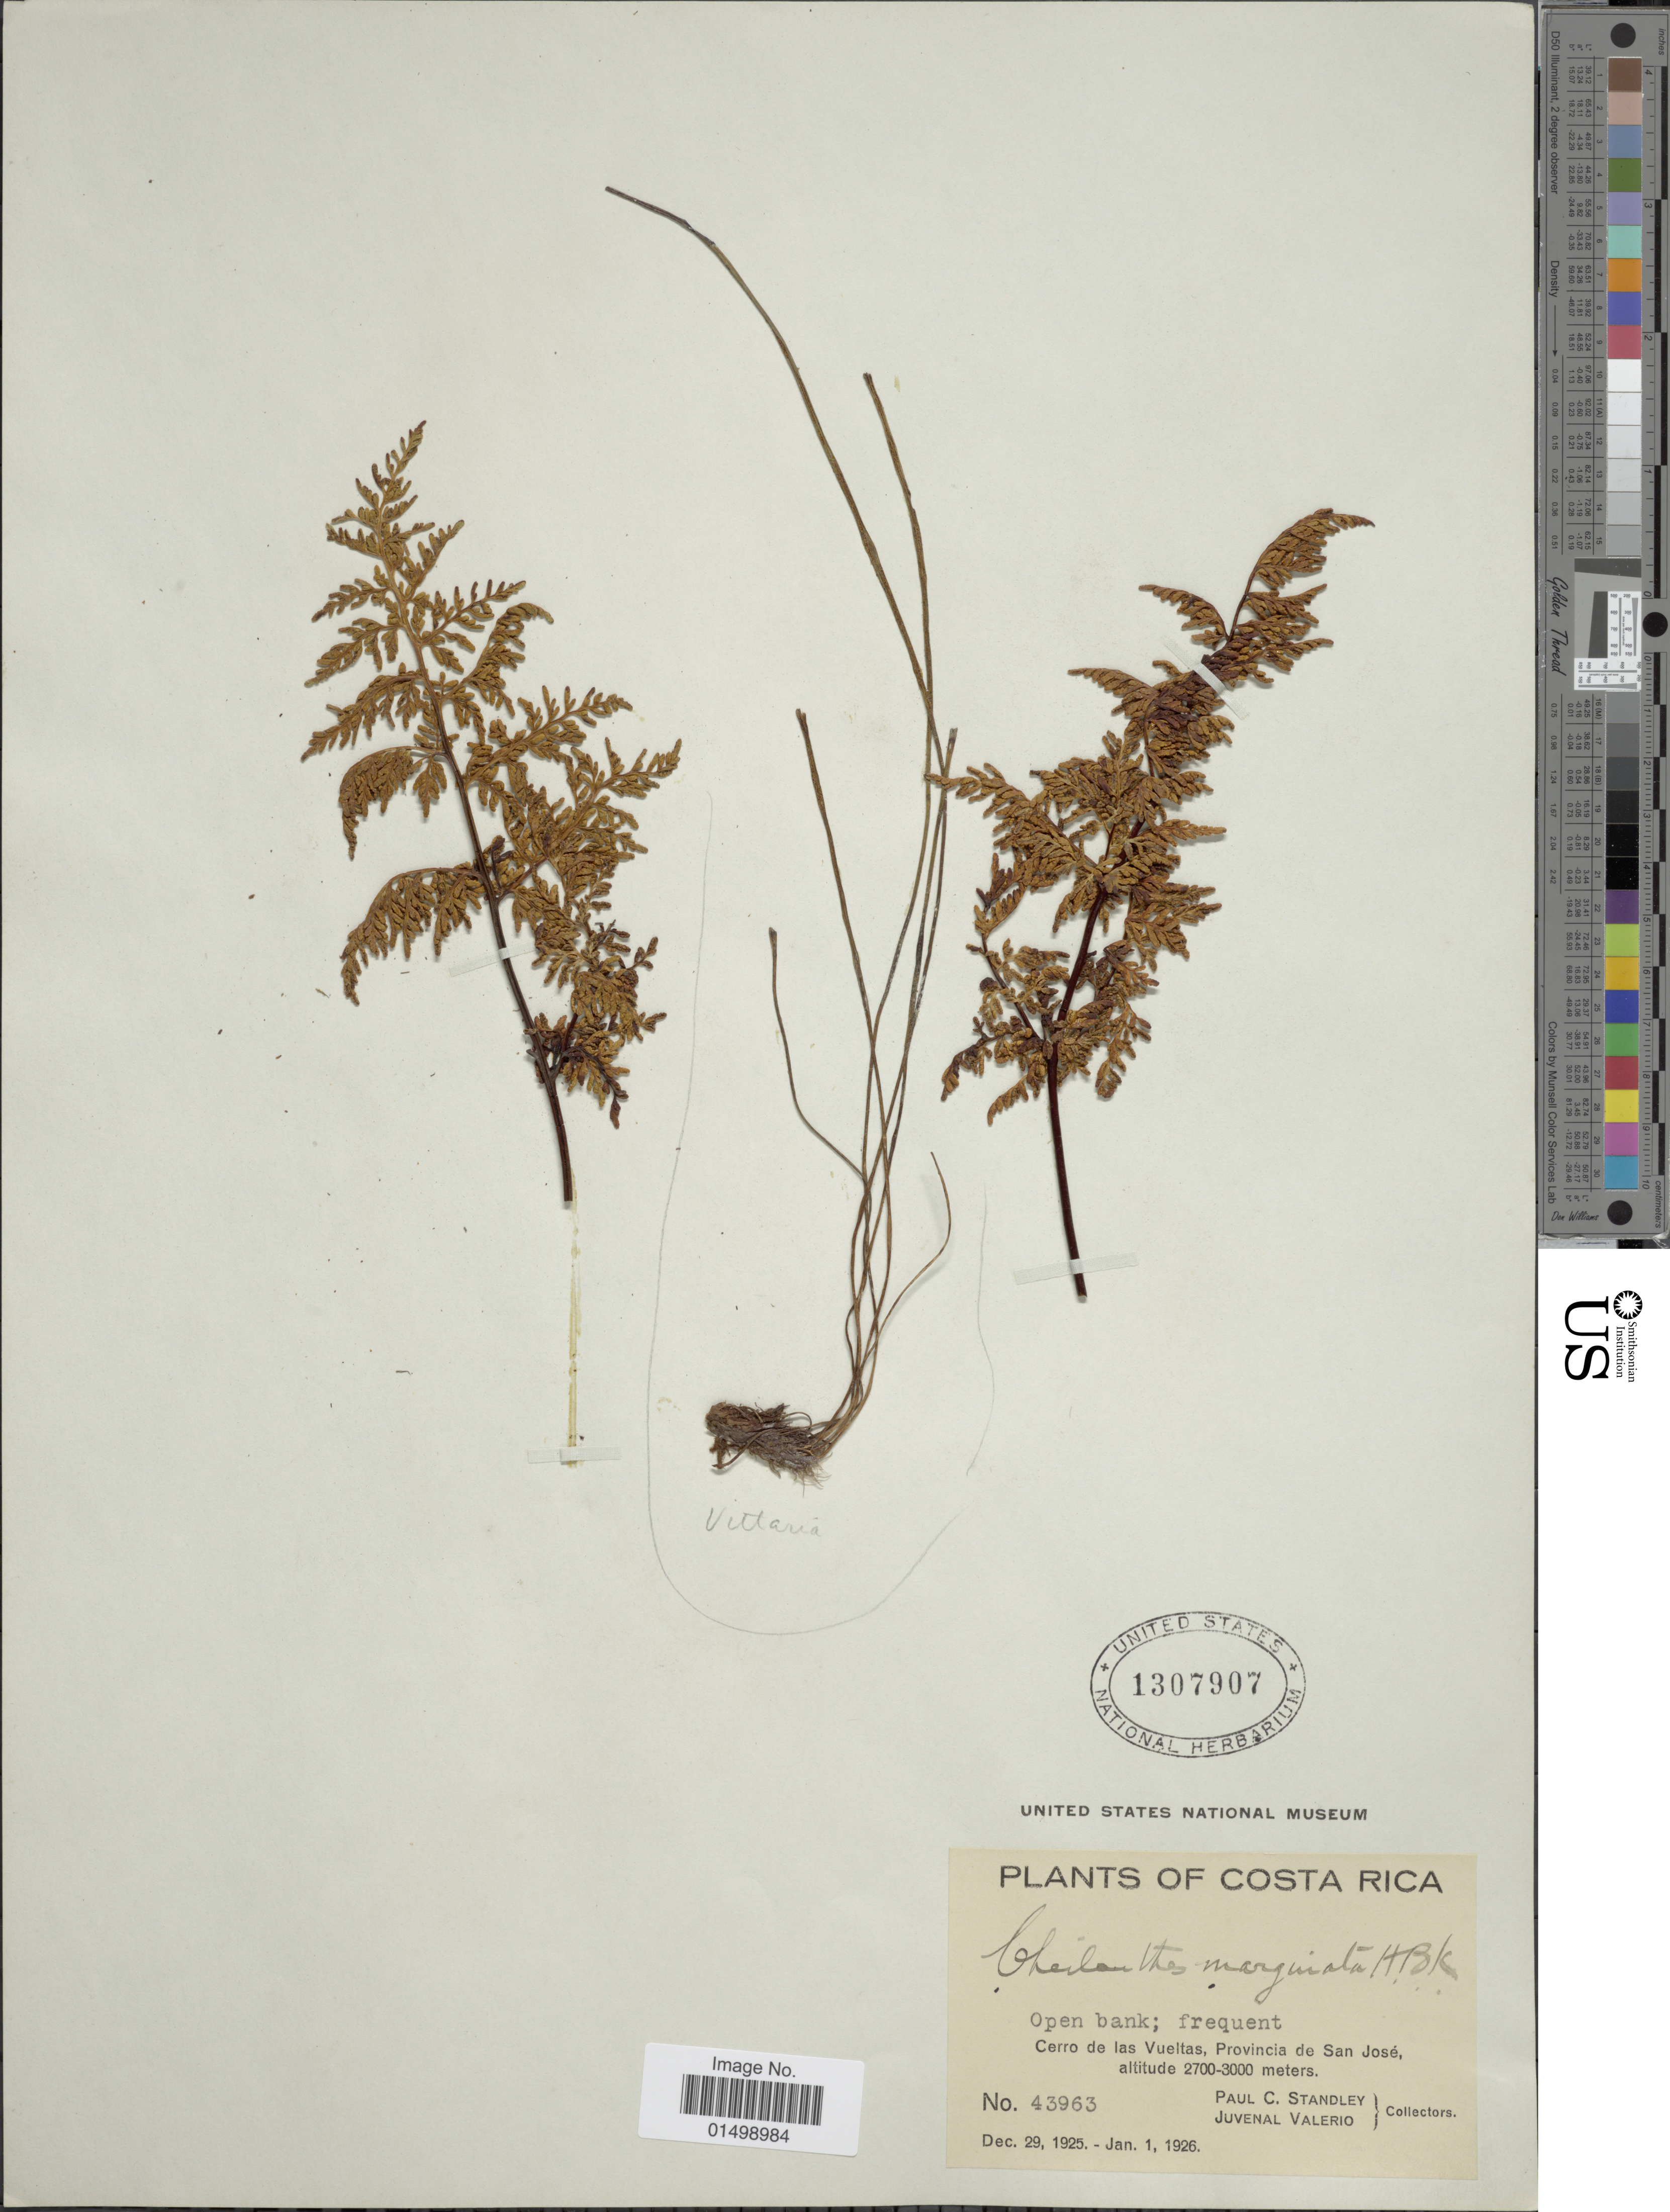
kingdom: Plantae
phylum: Tracheophyta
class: Polypodiopsida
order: Polypodiales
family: Pteridaceae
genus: Cheilanthes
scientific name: Cheilanthes pyramidalis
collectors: P. C. Standley & J. Valerio R.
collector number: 43963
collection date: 1925-12-29/1926-01-01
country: Costa Rica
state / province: San José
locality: Cerro de las Vueltas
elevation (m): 2700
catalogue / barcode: US 1307907